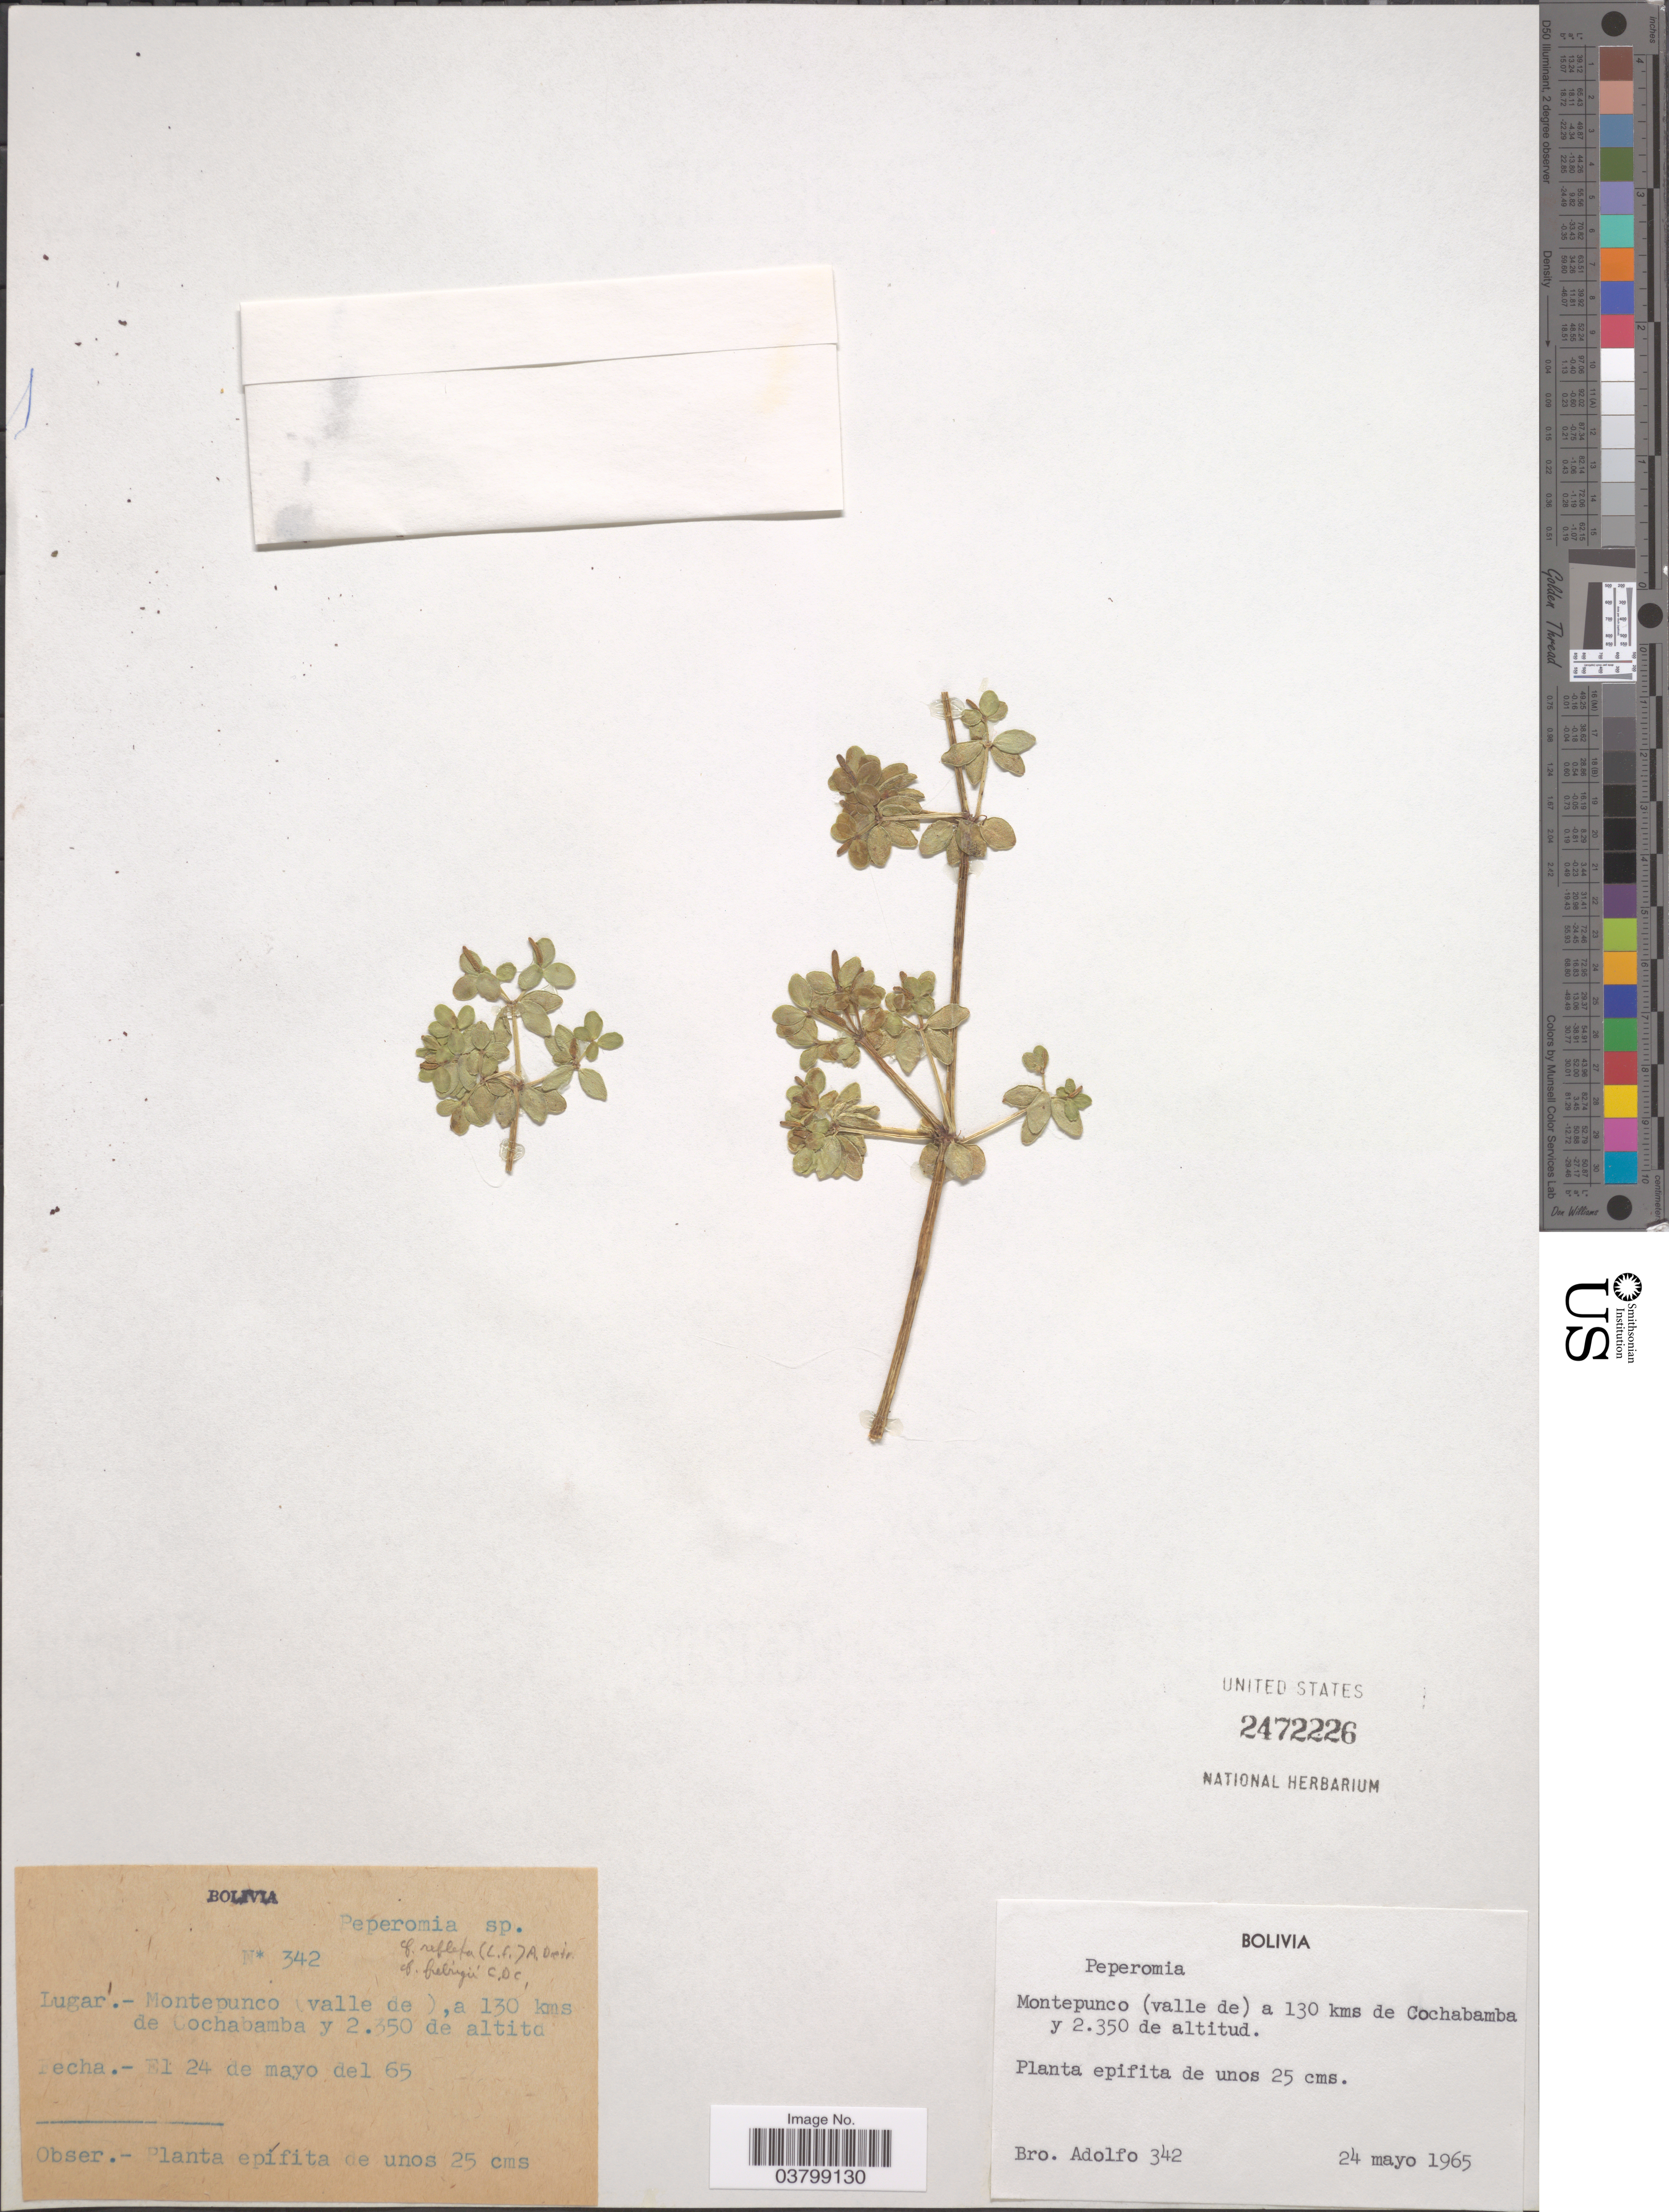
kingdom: Plantae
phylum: Tracheophyta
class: Magnoliopsida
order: Piperales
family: Piperaceae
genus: Peperomia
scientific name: Peperomia sp.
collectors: Bro. Adolfo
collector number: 342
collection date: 1965-05-24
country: Bolivia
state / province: Cochabamba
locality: Montepunca (valle de) a 130 kms de Cochabamba.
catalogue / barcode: US 2472226